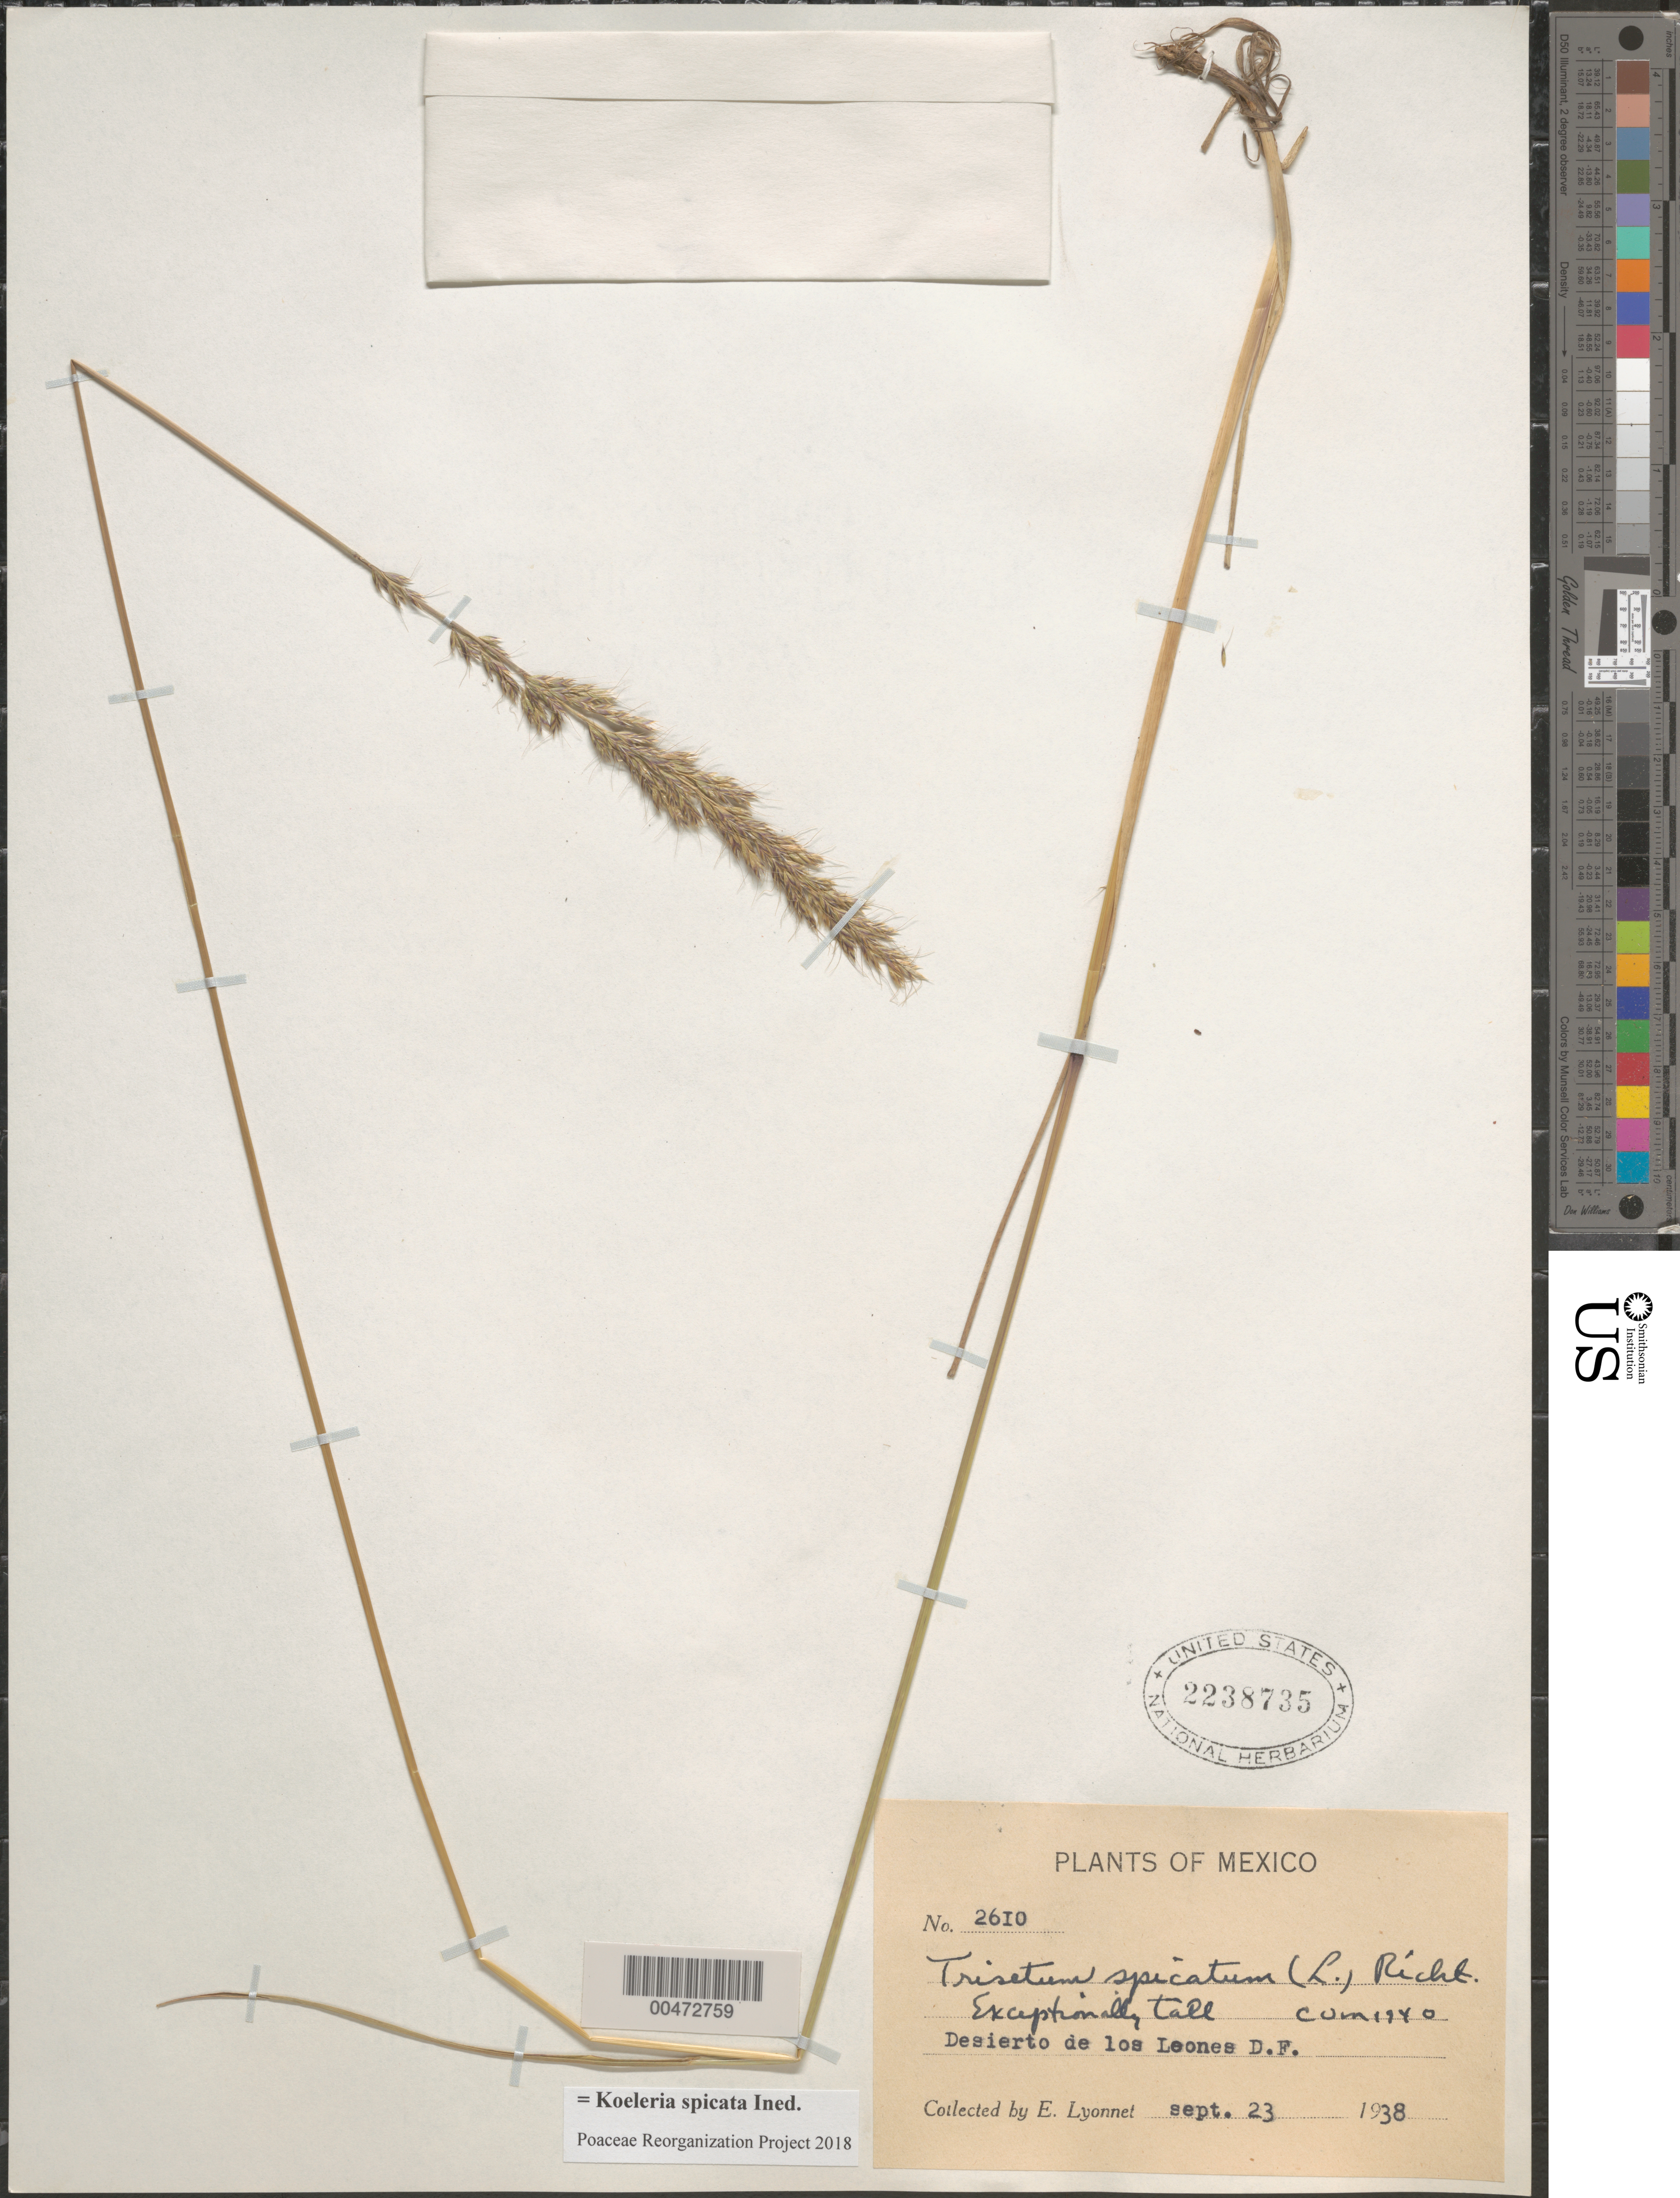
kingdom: Plantae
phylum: Tracheophyta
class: Liliopsida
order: Poales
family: Poaceae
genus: Koeleria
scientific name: Koeleria spicata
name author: (L.) Barberá et al.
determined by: Poaceae Reorganization Project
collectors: Bro. E. Lyonnet et al.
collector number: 2610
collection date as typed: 23 Sep 1938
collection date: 1938-09-23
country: Mexico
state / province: Distrito Federal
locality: Desierto de Los Leones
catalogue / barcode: US 2238735